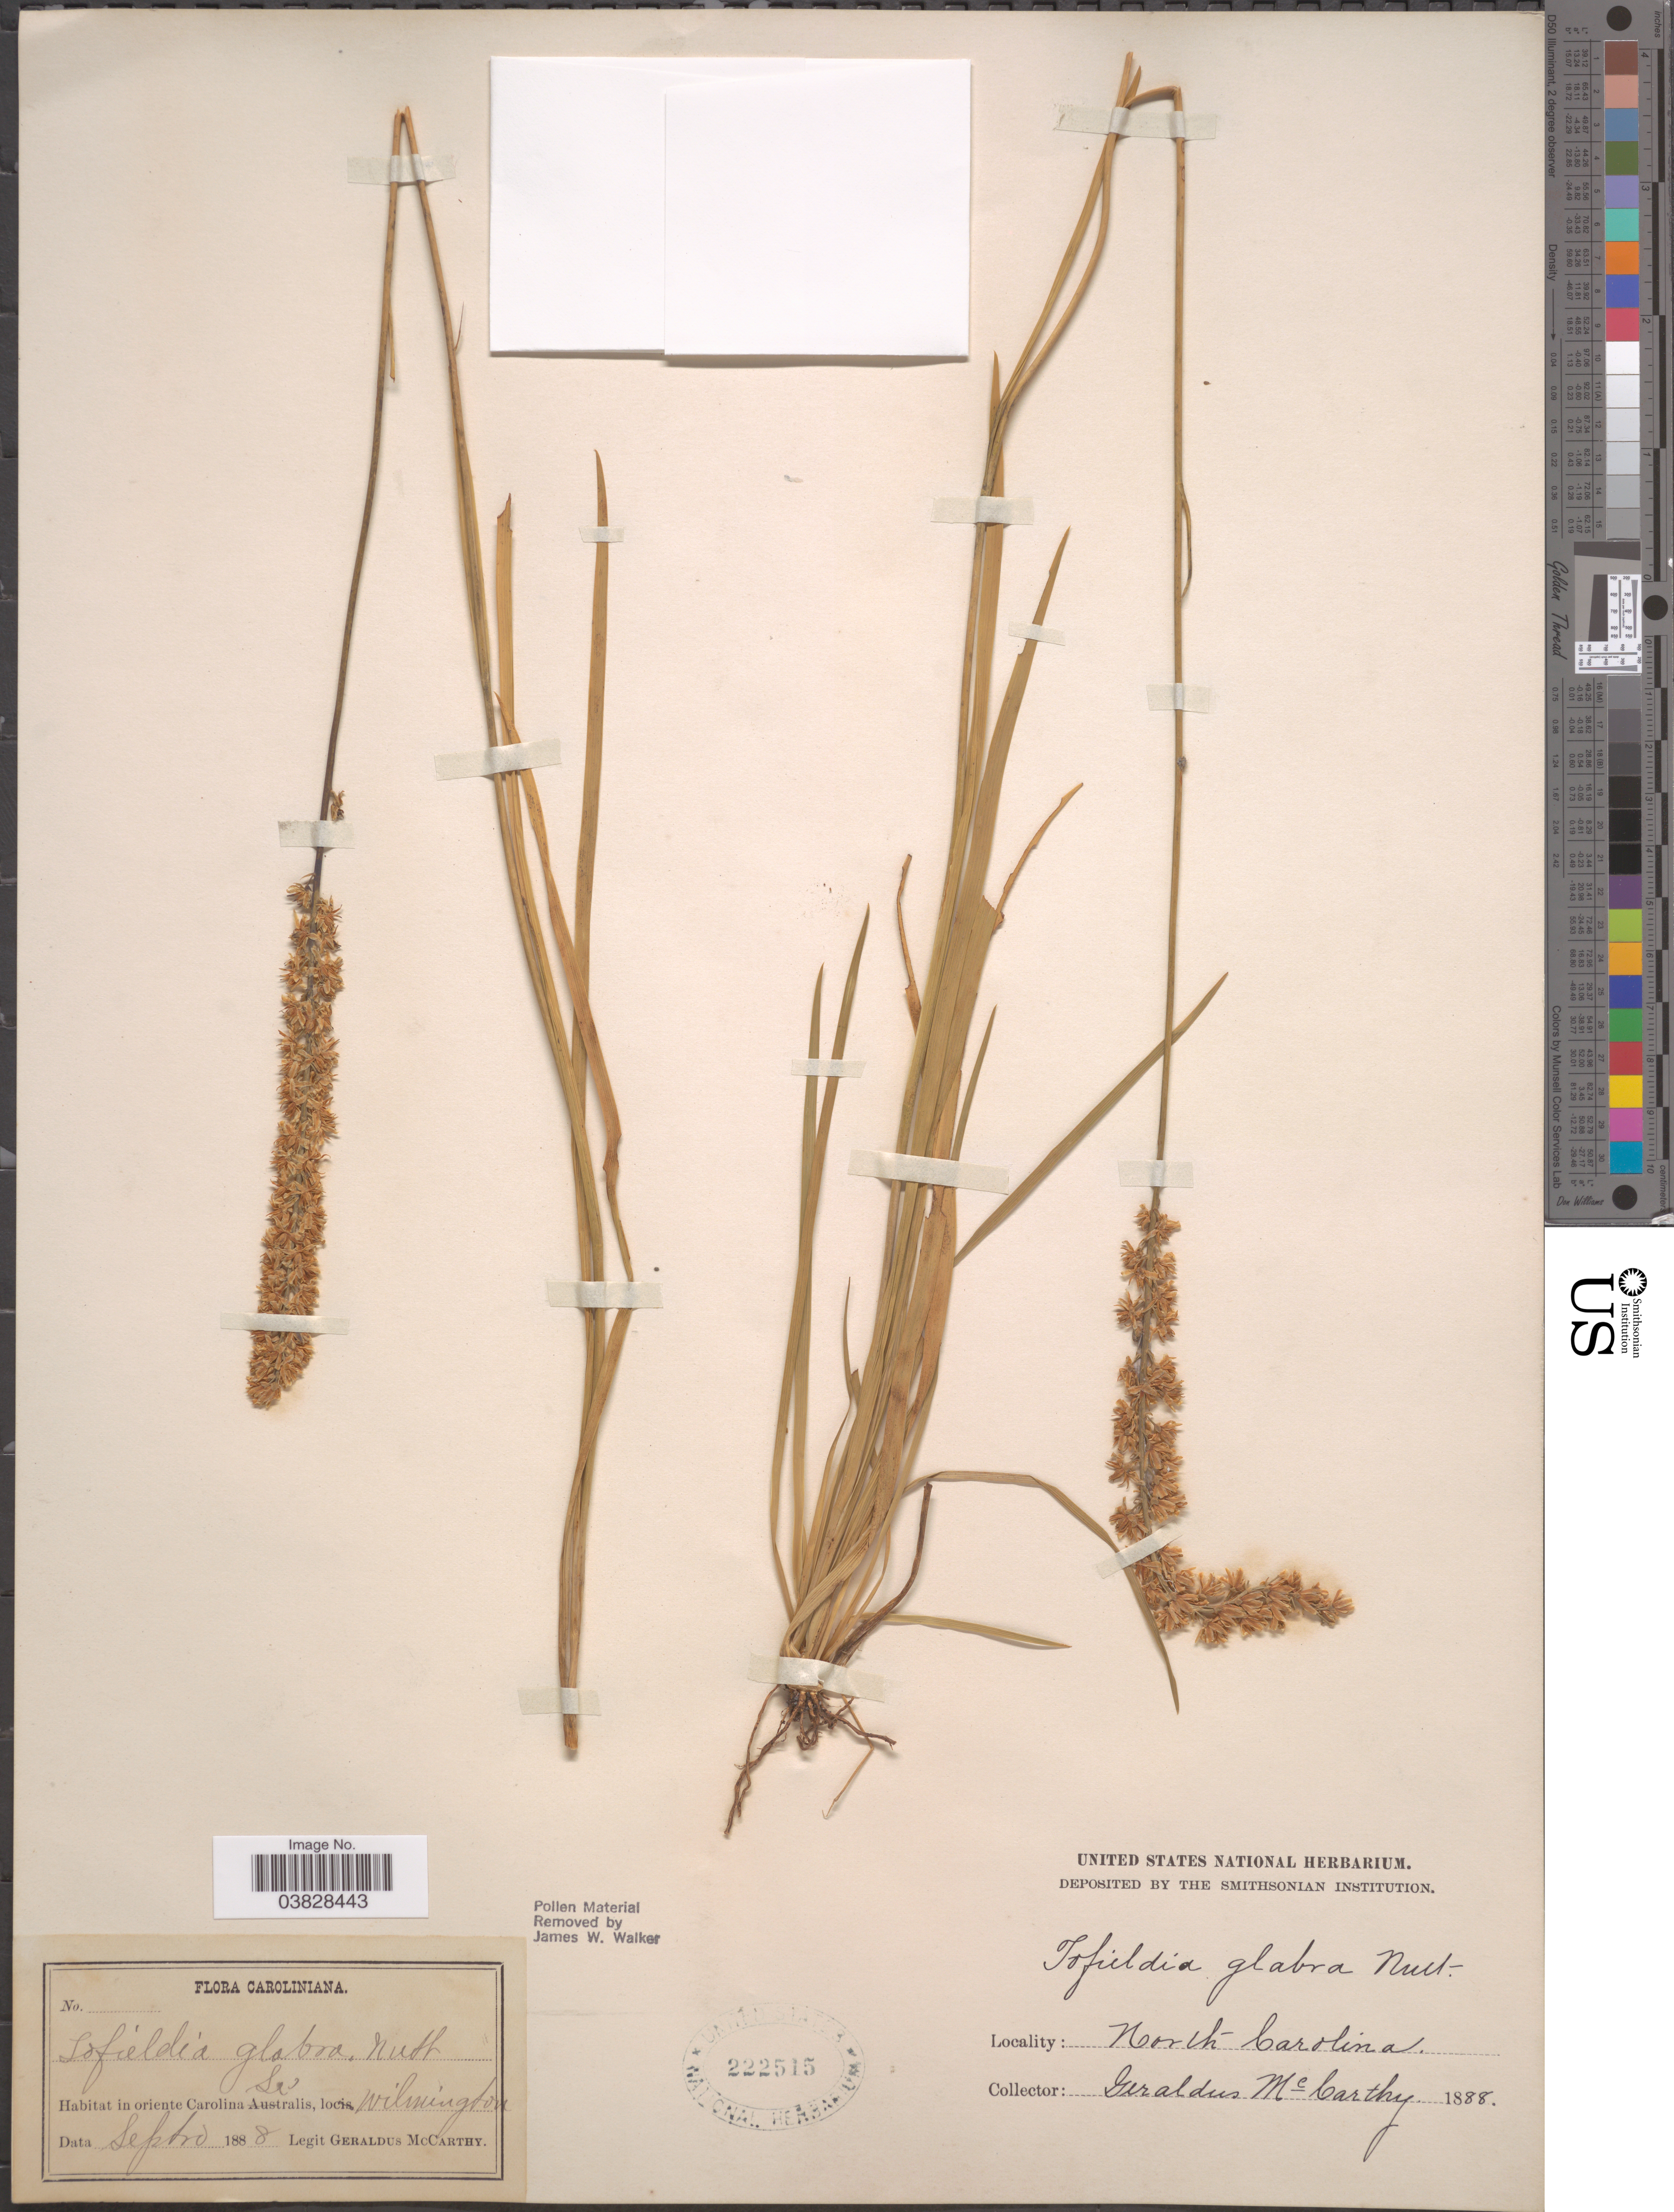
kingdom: Plantae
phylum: Tracheophyta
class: Liliopsida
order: Alismatales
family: Tofieldiaceae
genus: Tofieldia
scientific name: Tofieldia glabra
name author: Nutt.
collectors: M. McCarthy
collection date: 1888-09-10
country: United States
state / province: North Carolina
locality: Caroliniana. In oriente Carolina Se'tralis, Wilmington.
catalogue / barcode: US 222515